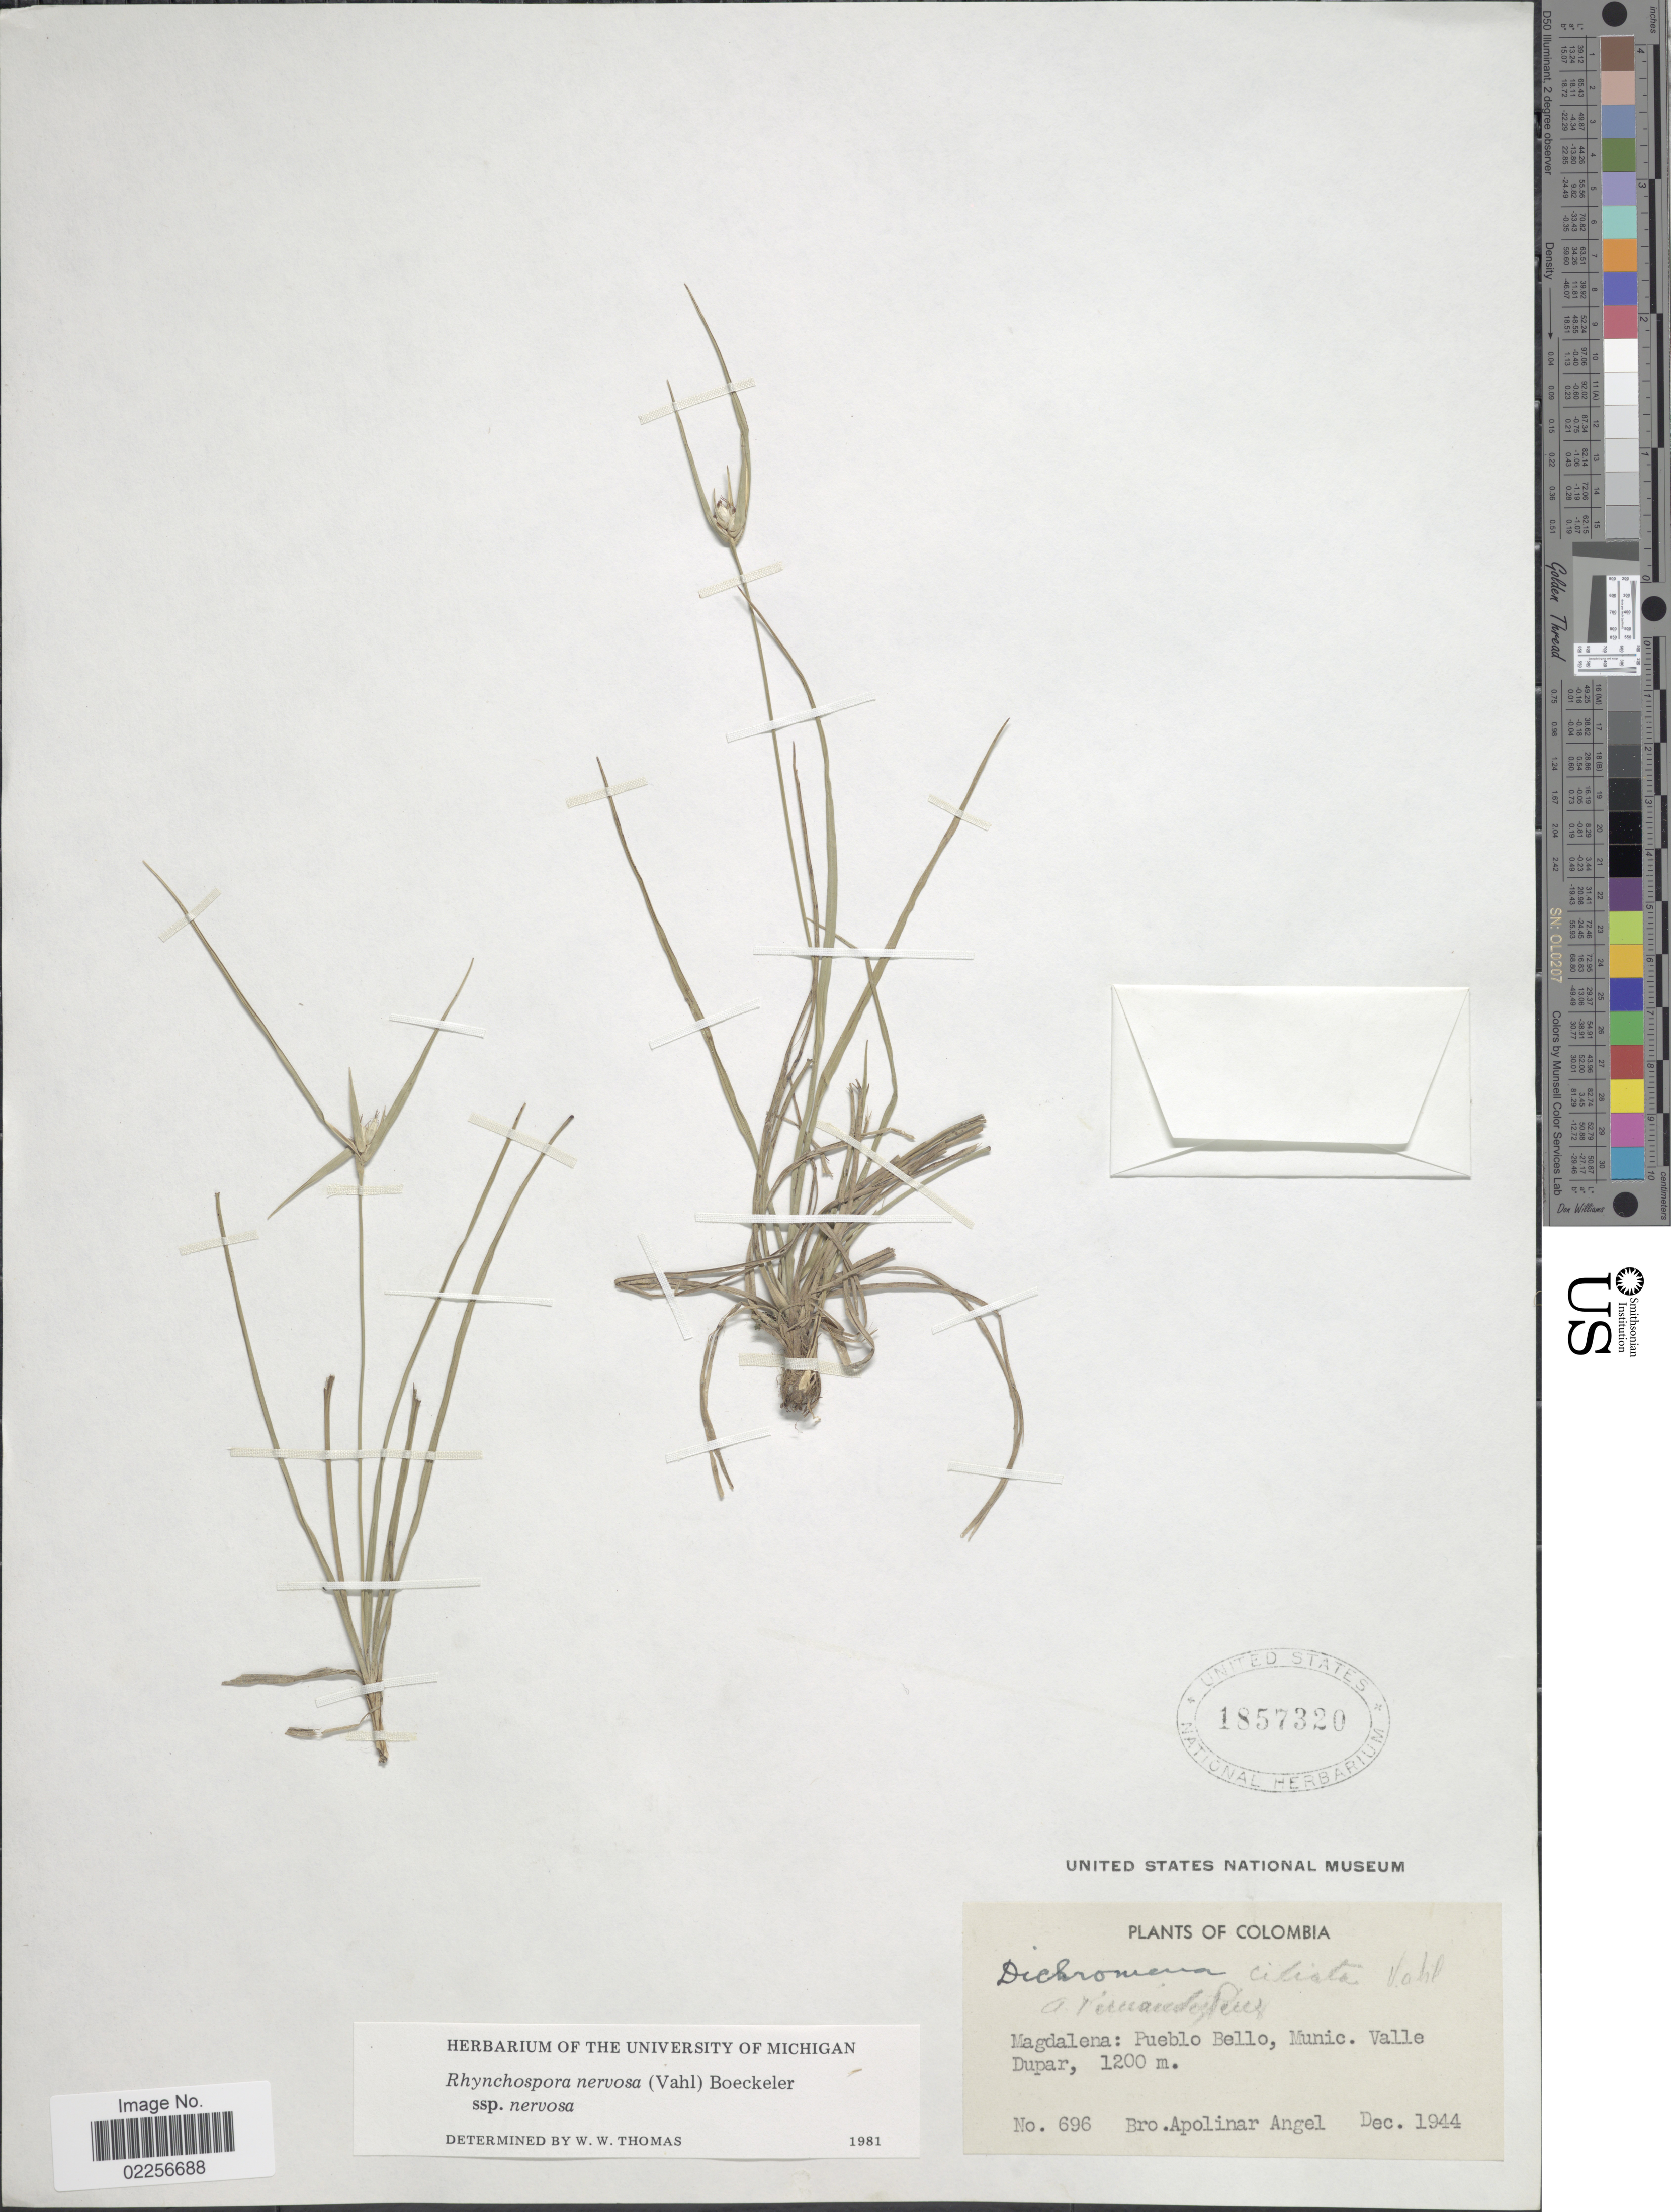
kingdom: Plantae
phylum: Tracheophyta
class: Liliopsida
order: Poales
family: Cyperaceae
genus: Rhynchospora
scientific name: Rhynchospora nervosa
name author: (Vahl) Boeckeler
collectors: Bro. Apolinar A.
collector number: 696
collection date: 1944-12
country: Colombia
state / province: Magdalena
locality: Pueblo Bello, Munic. Valle Dupar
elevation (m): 1200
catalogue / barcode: US 1857320